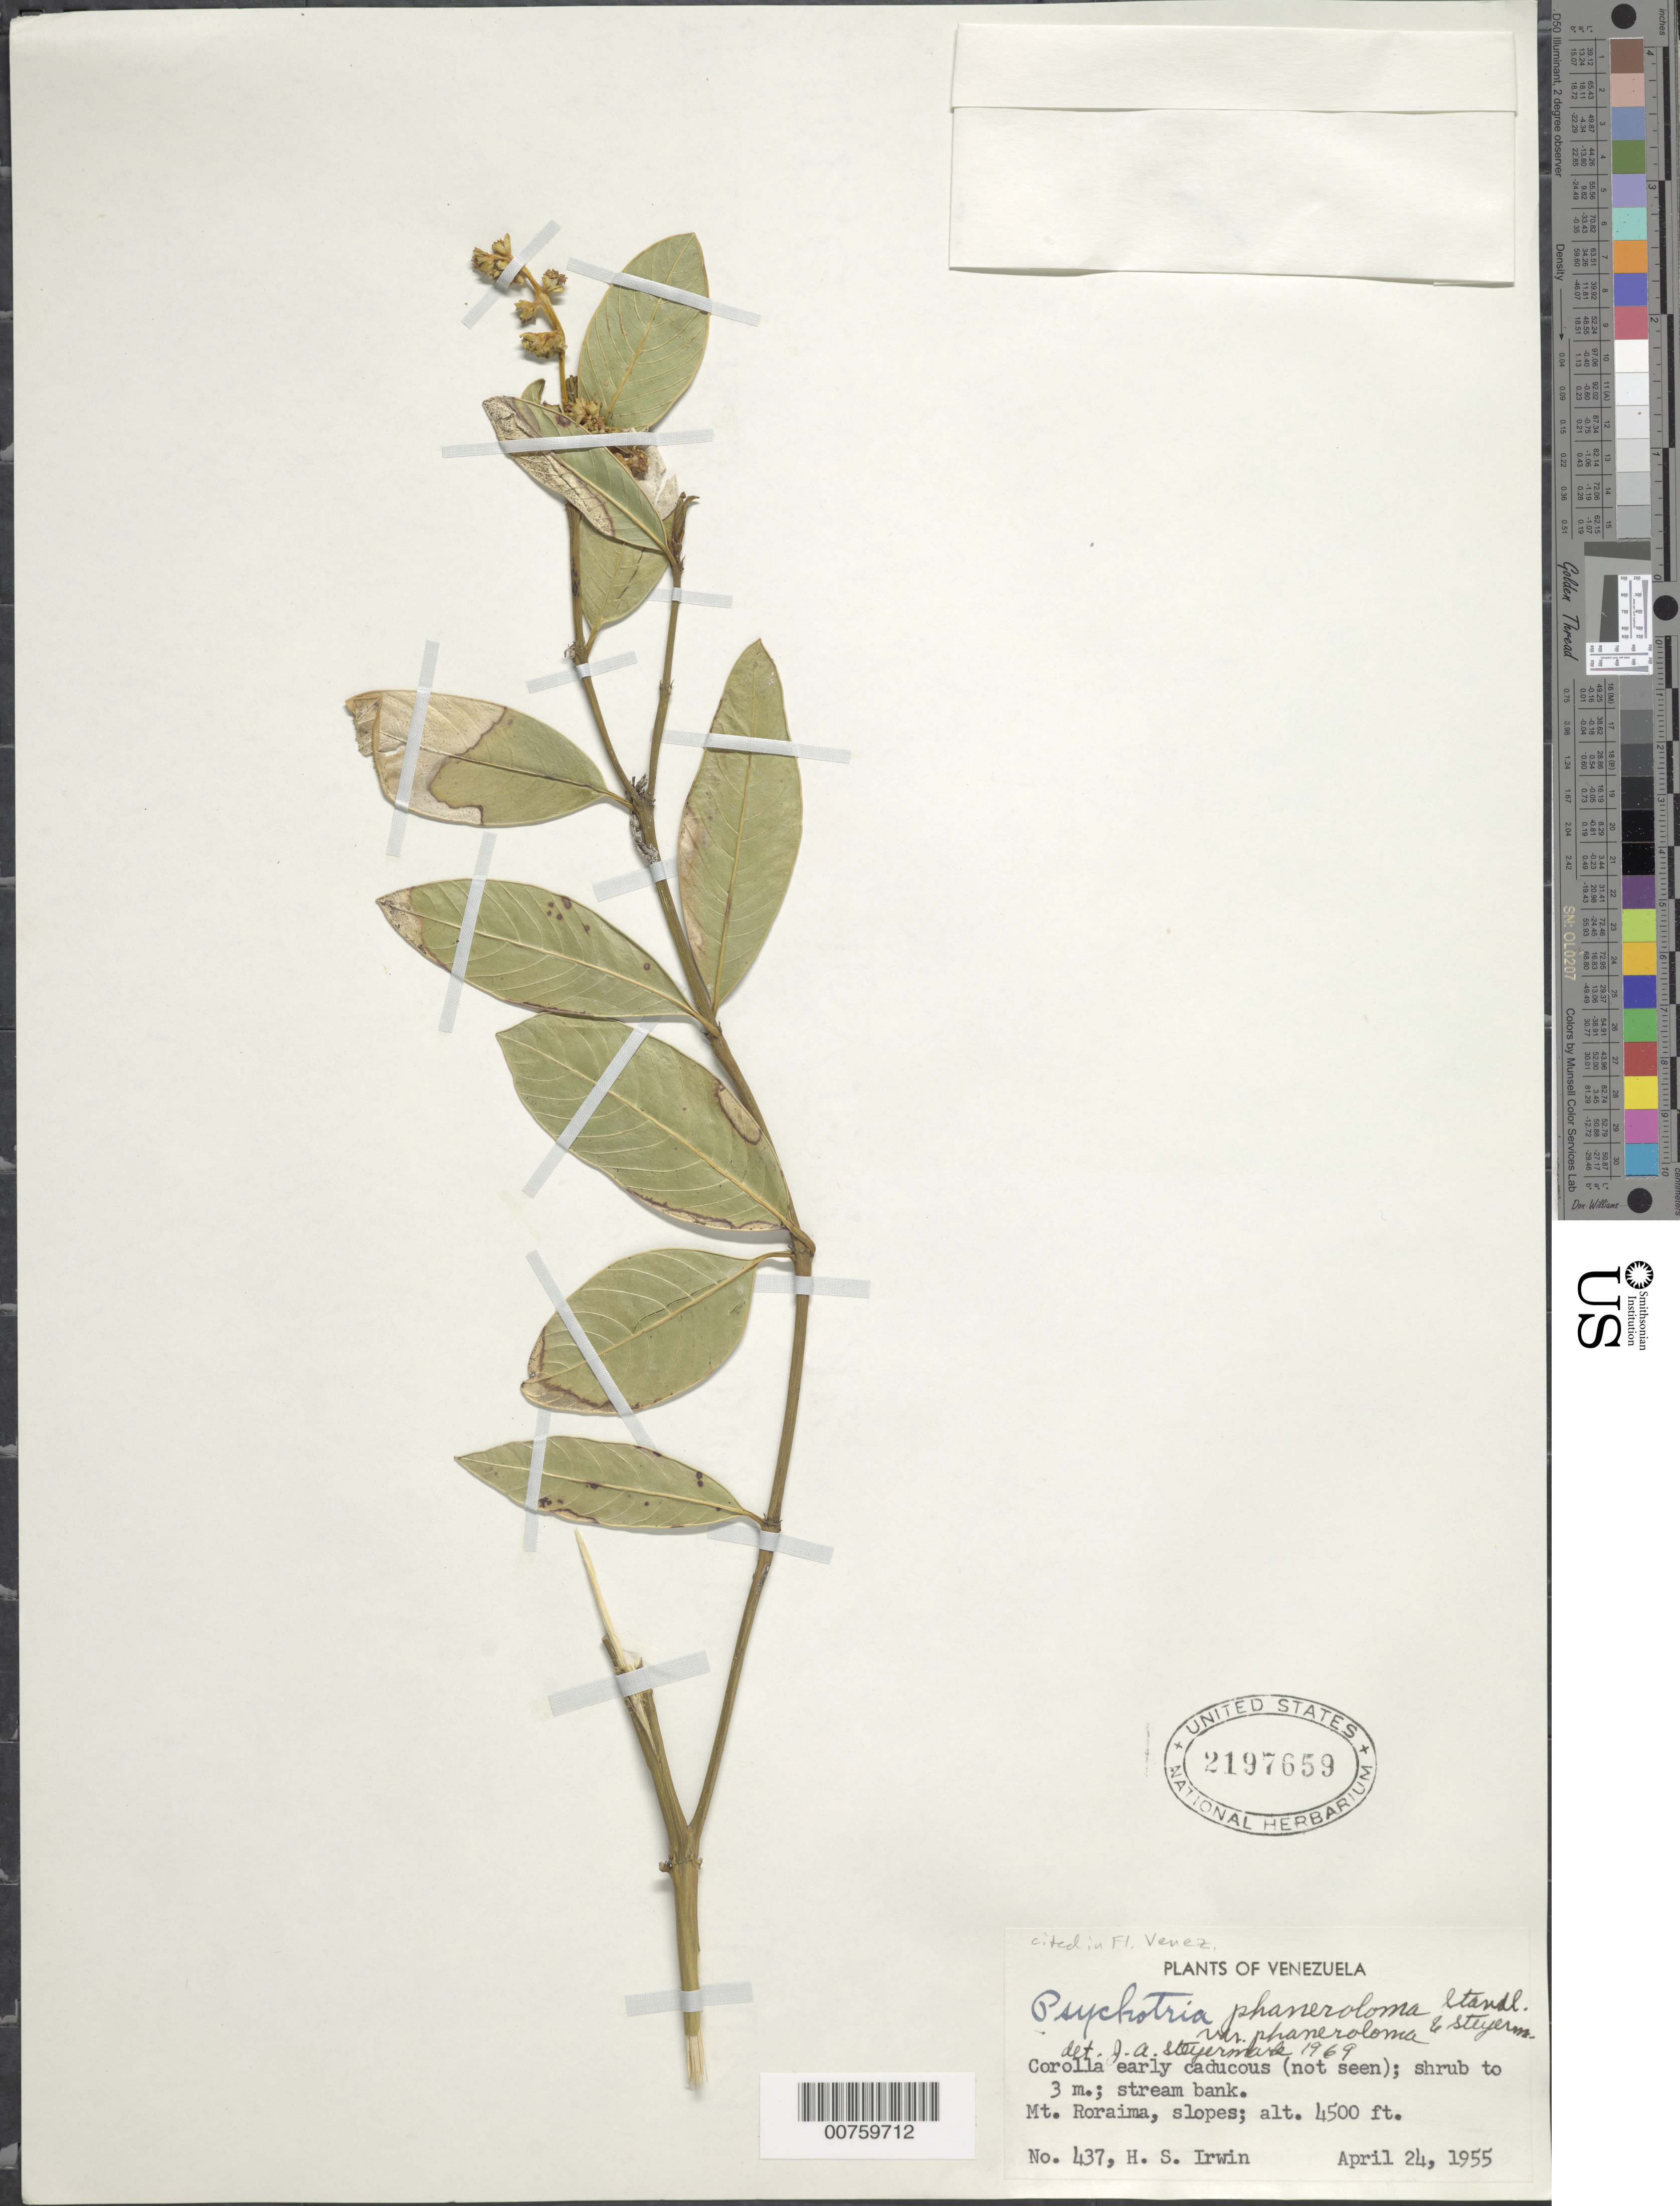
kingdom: Plantae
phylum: Tracheophyta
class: Magnoliopsida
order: Gentianales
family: Rubiaceae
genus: Psychotria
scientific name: Psychotria phaneroloma var. phaneroloma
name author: Standl. & Steyerm.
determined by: Steyermark, Julian A., (VEN)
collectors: H. Irwin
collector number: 437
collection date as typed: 24-Apr-55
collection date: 1955-04-24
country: Venezuela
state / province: Bolívar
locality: Mt. Roraima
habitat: Slopes, stream bank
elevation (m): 1372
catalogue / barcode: US 2197659